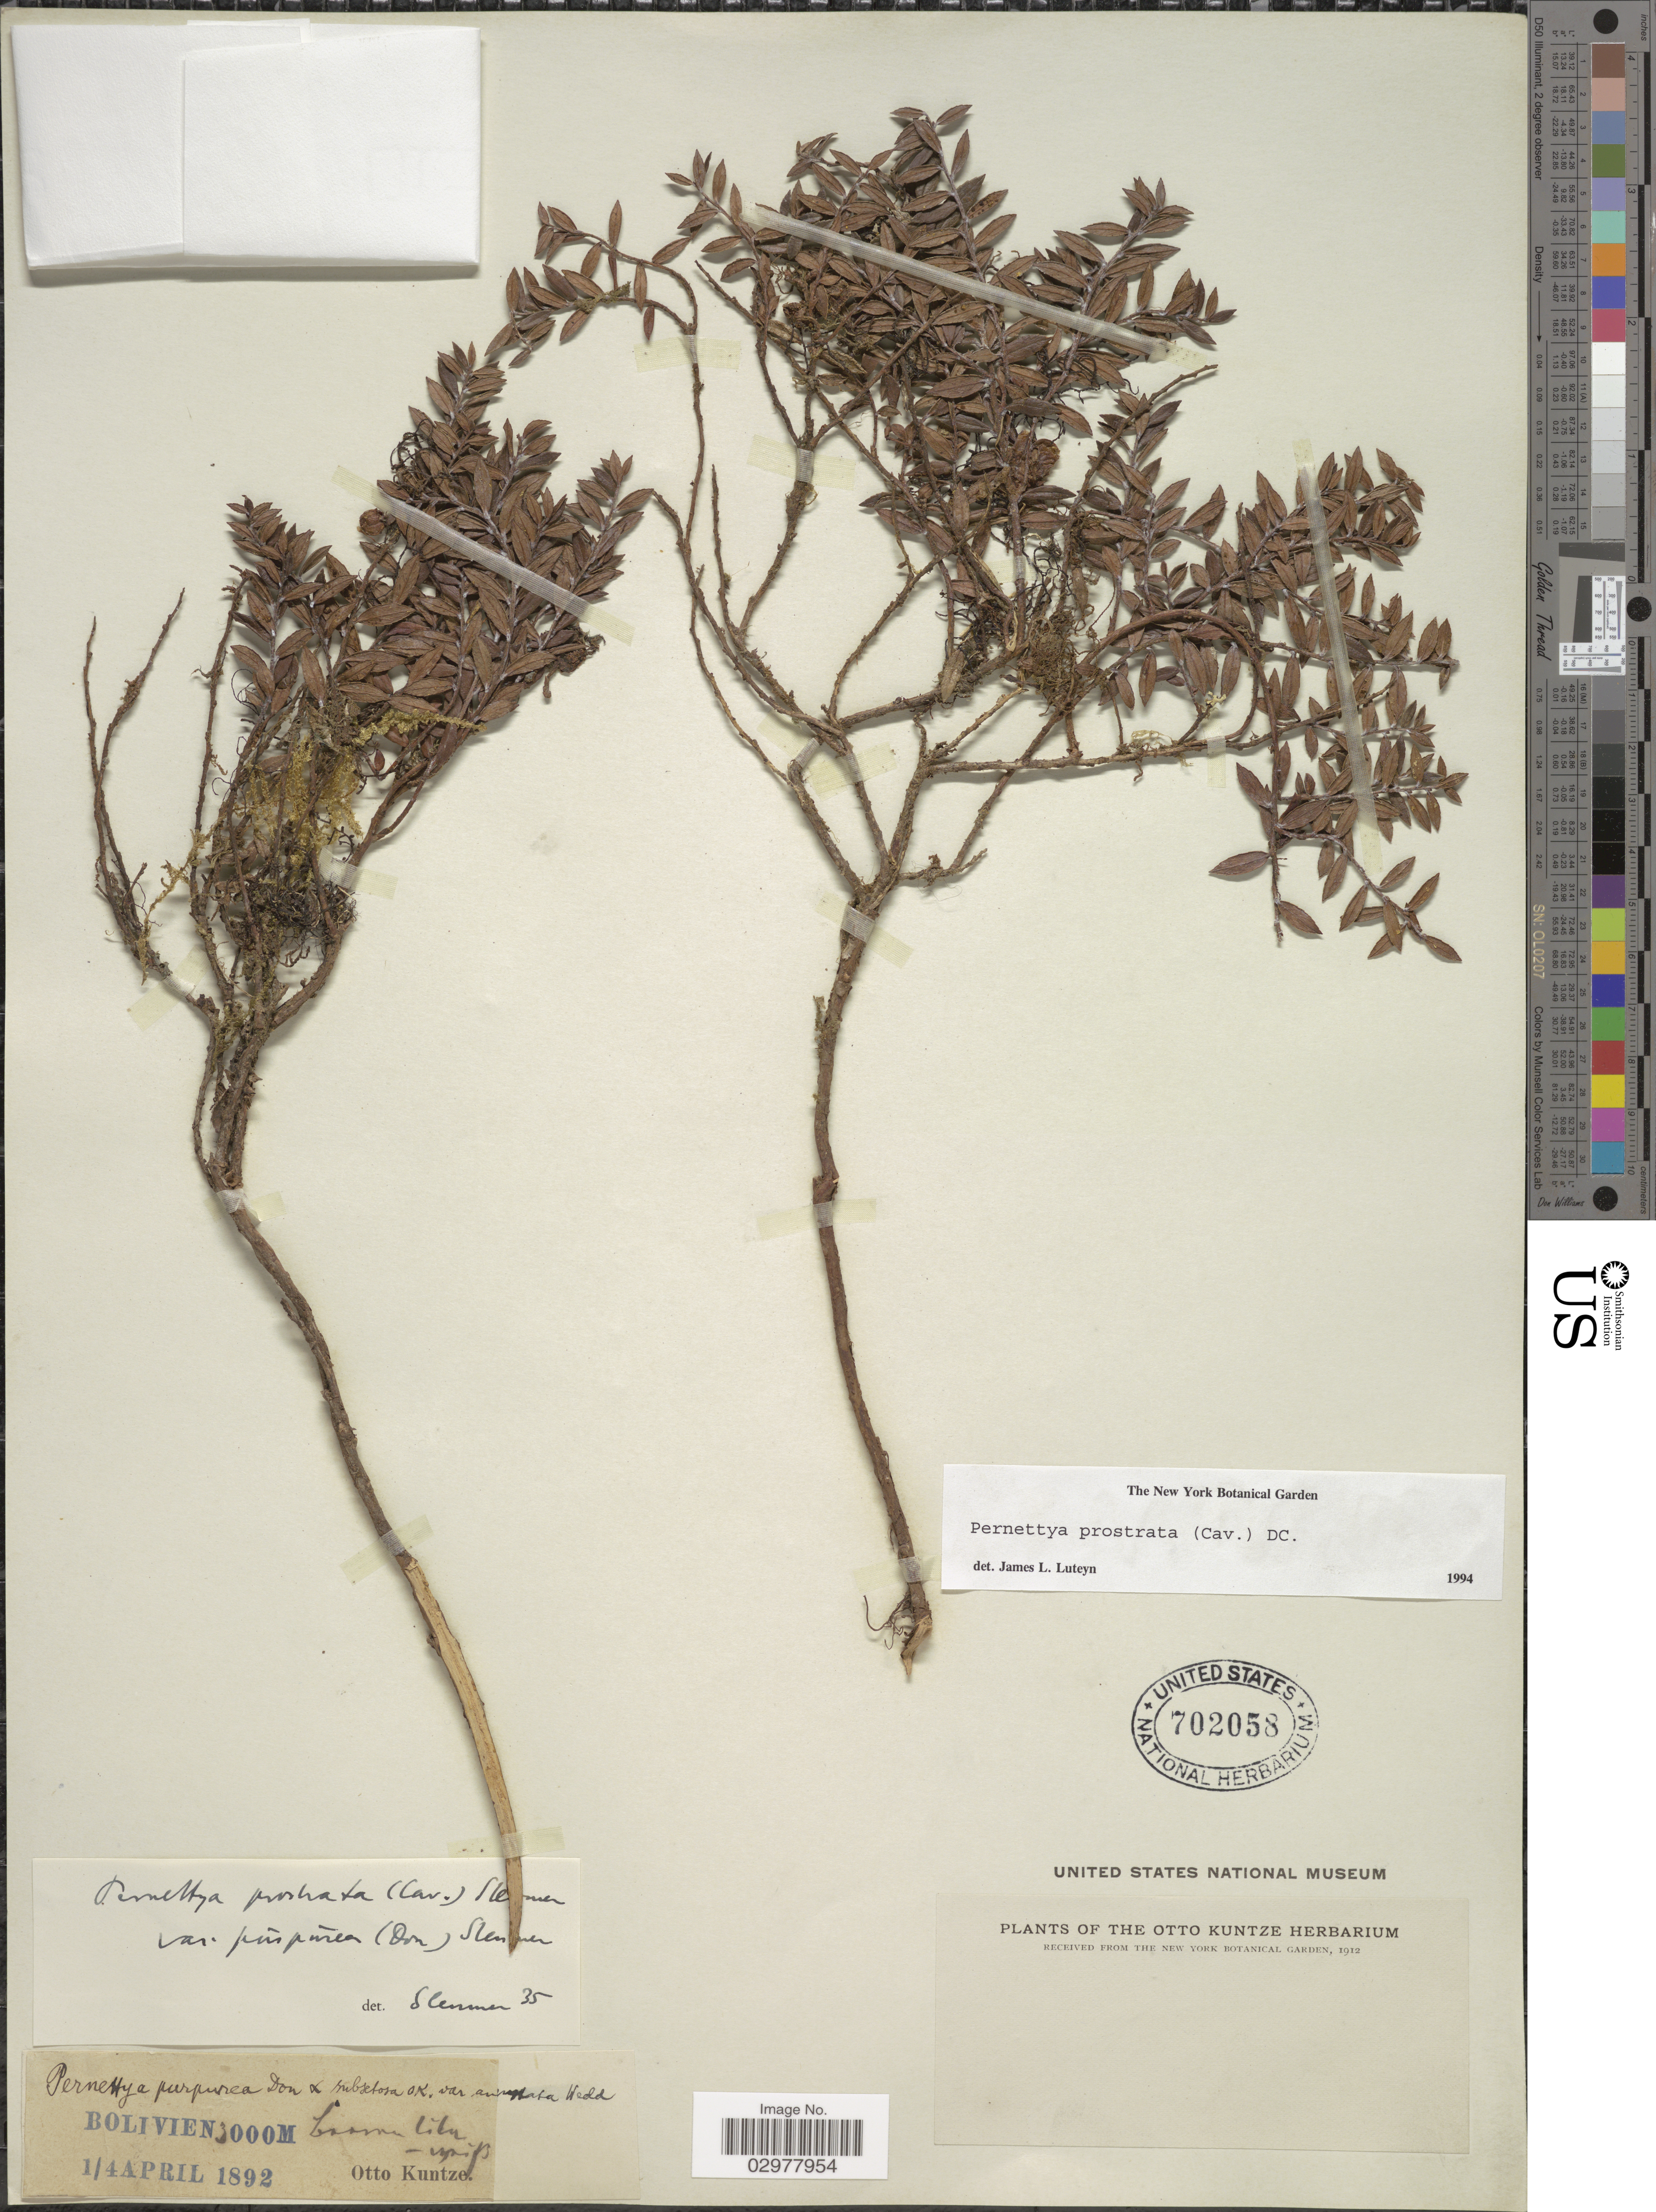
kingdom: Plantae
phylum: Tracheophyta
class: Magnoliopsida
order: Ericales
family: Ericaceae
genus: Pernettya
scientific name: Pernettya prostrata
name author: (Cav.) DC.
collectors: C.E.O. Kuntze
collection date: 1892-04-01/1892-04-04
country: Bolivia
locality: Bolivien.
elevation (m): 3000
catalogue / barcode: US 702058